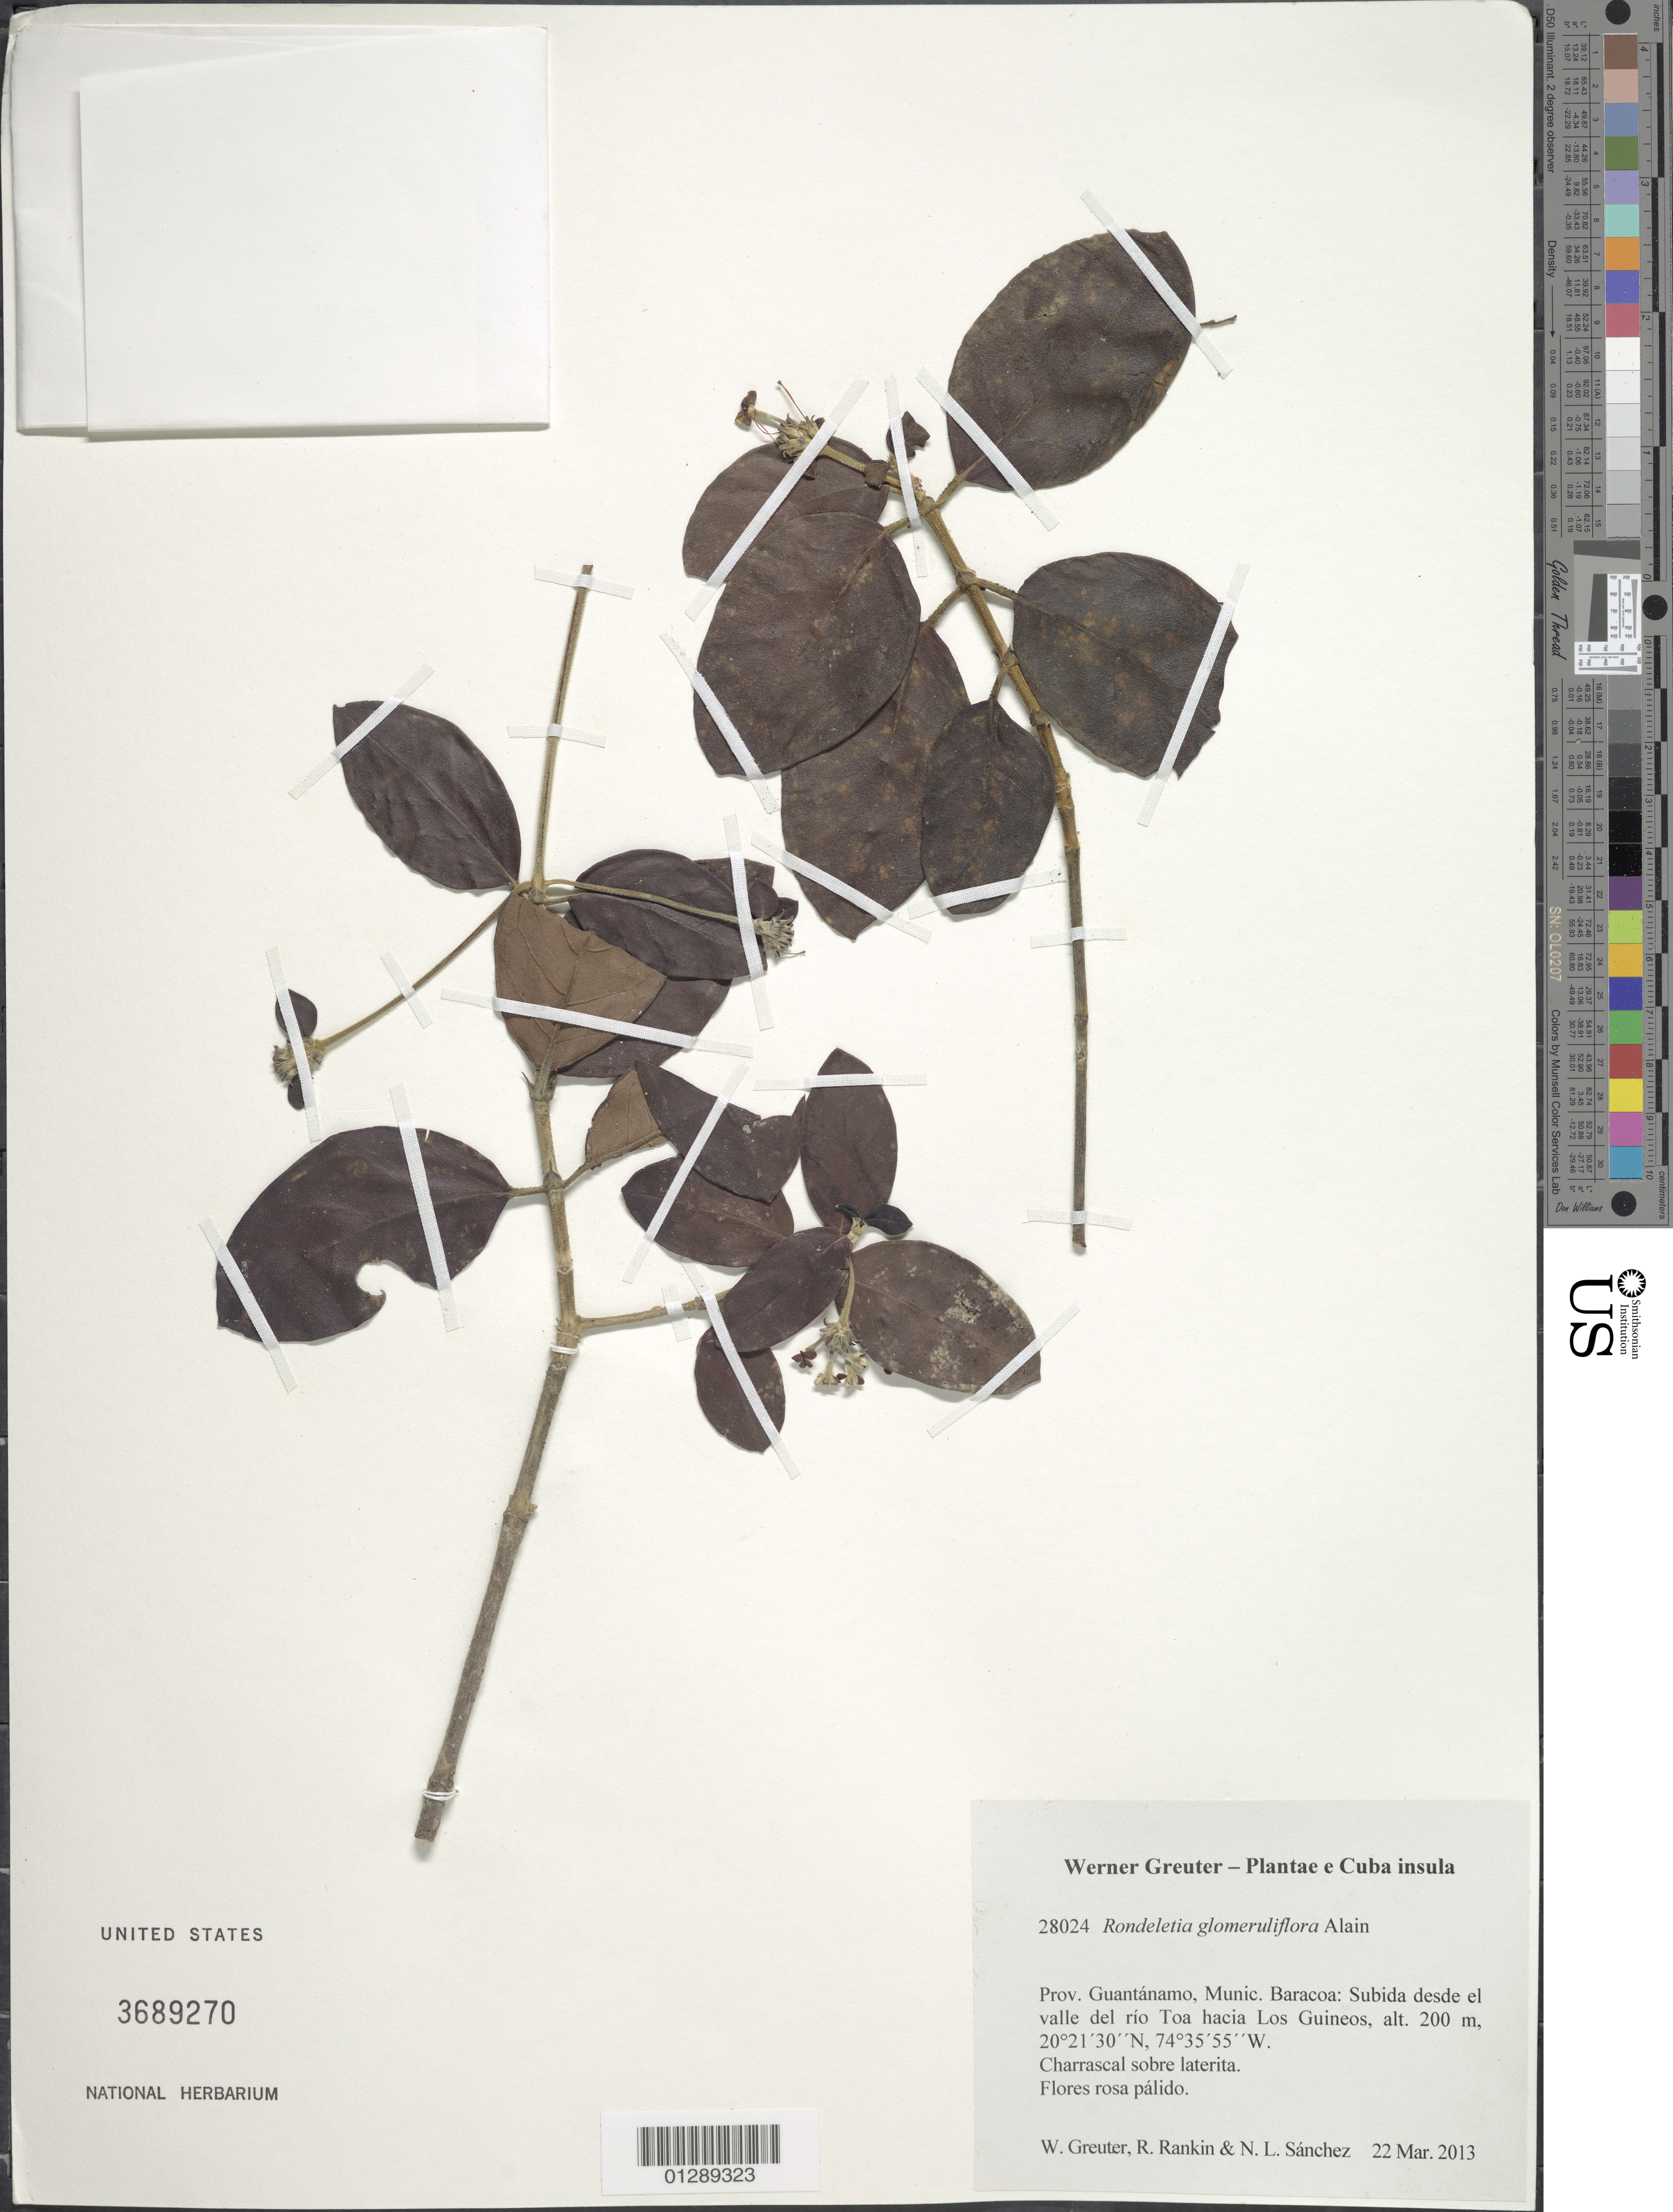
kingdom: Plantae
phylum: Tracheophyta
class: Magnoliopsida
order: Gentianales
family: Rubiaceae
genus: Rondeletia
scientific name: Rondeletia glomeruliflora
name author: Alain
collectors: W. R. Greuter, R. Rankin Rodriguez & N. Sanchez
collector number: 28024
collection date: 2013-03-22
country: Cuba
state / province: Guantanamo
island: Cuba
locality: Munic. Baracoa: Subida desde el valle del río Toa hacia Los Guineos.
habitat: Charrascal sobre laterita.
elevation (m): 200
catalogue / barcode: US 3689270